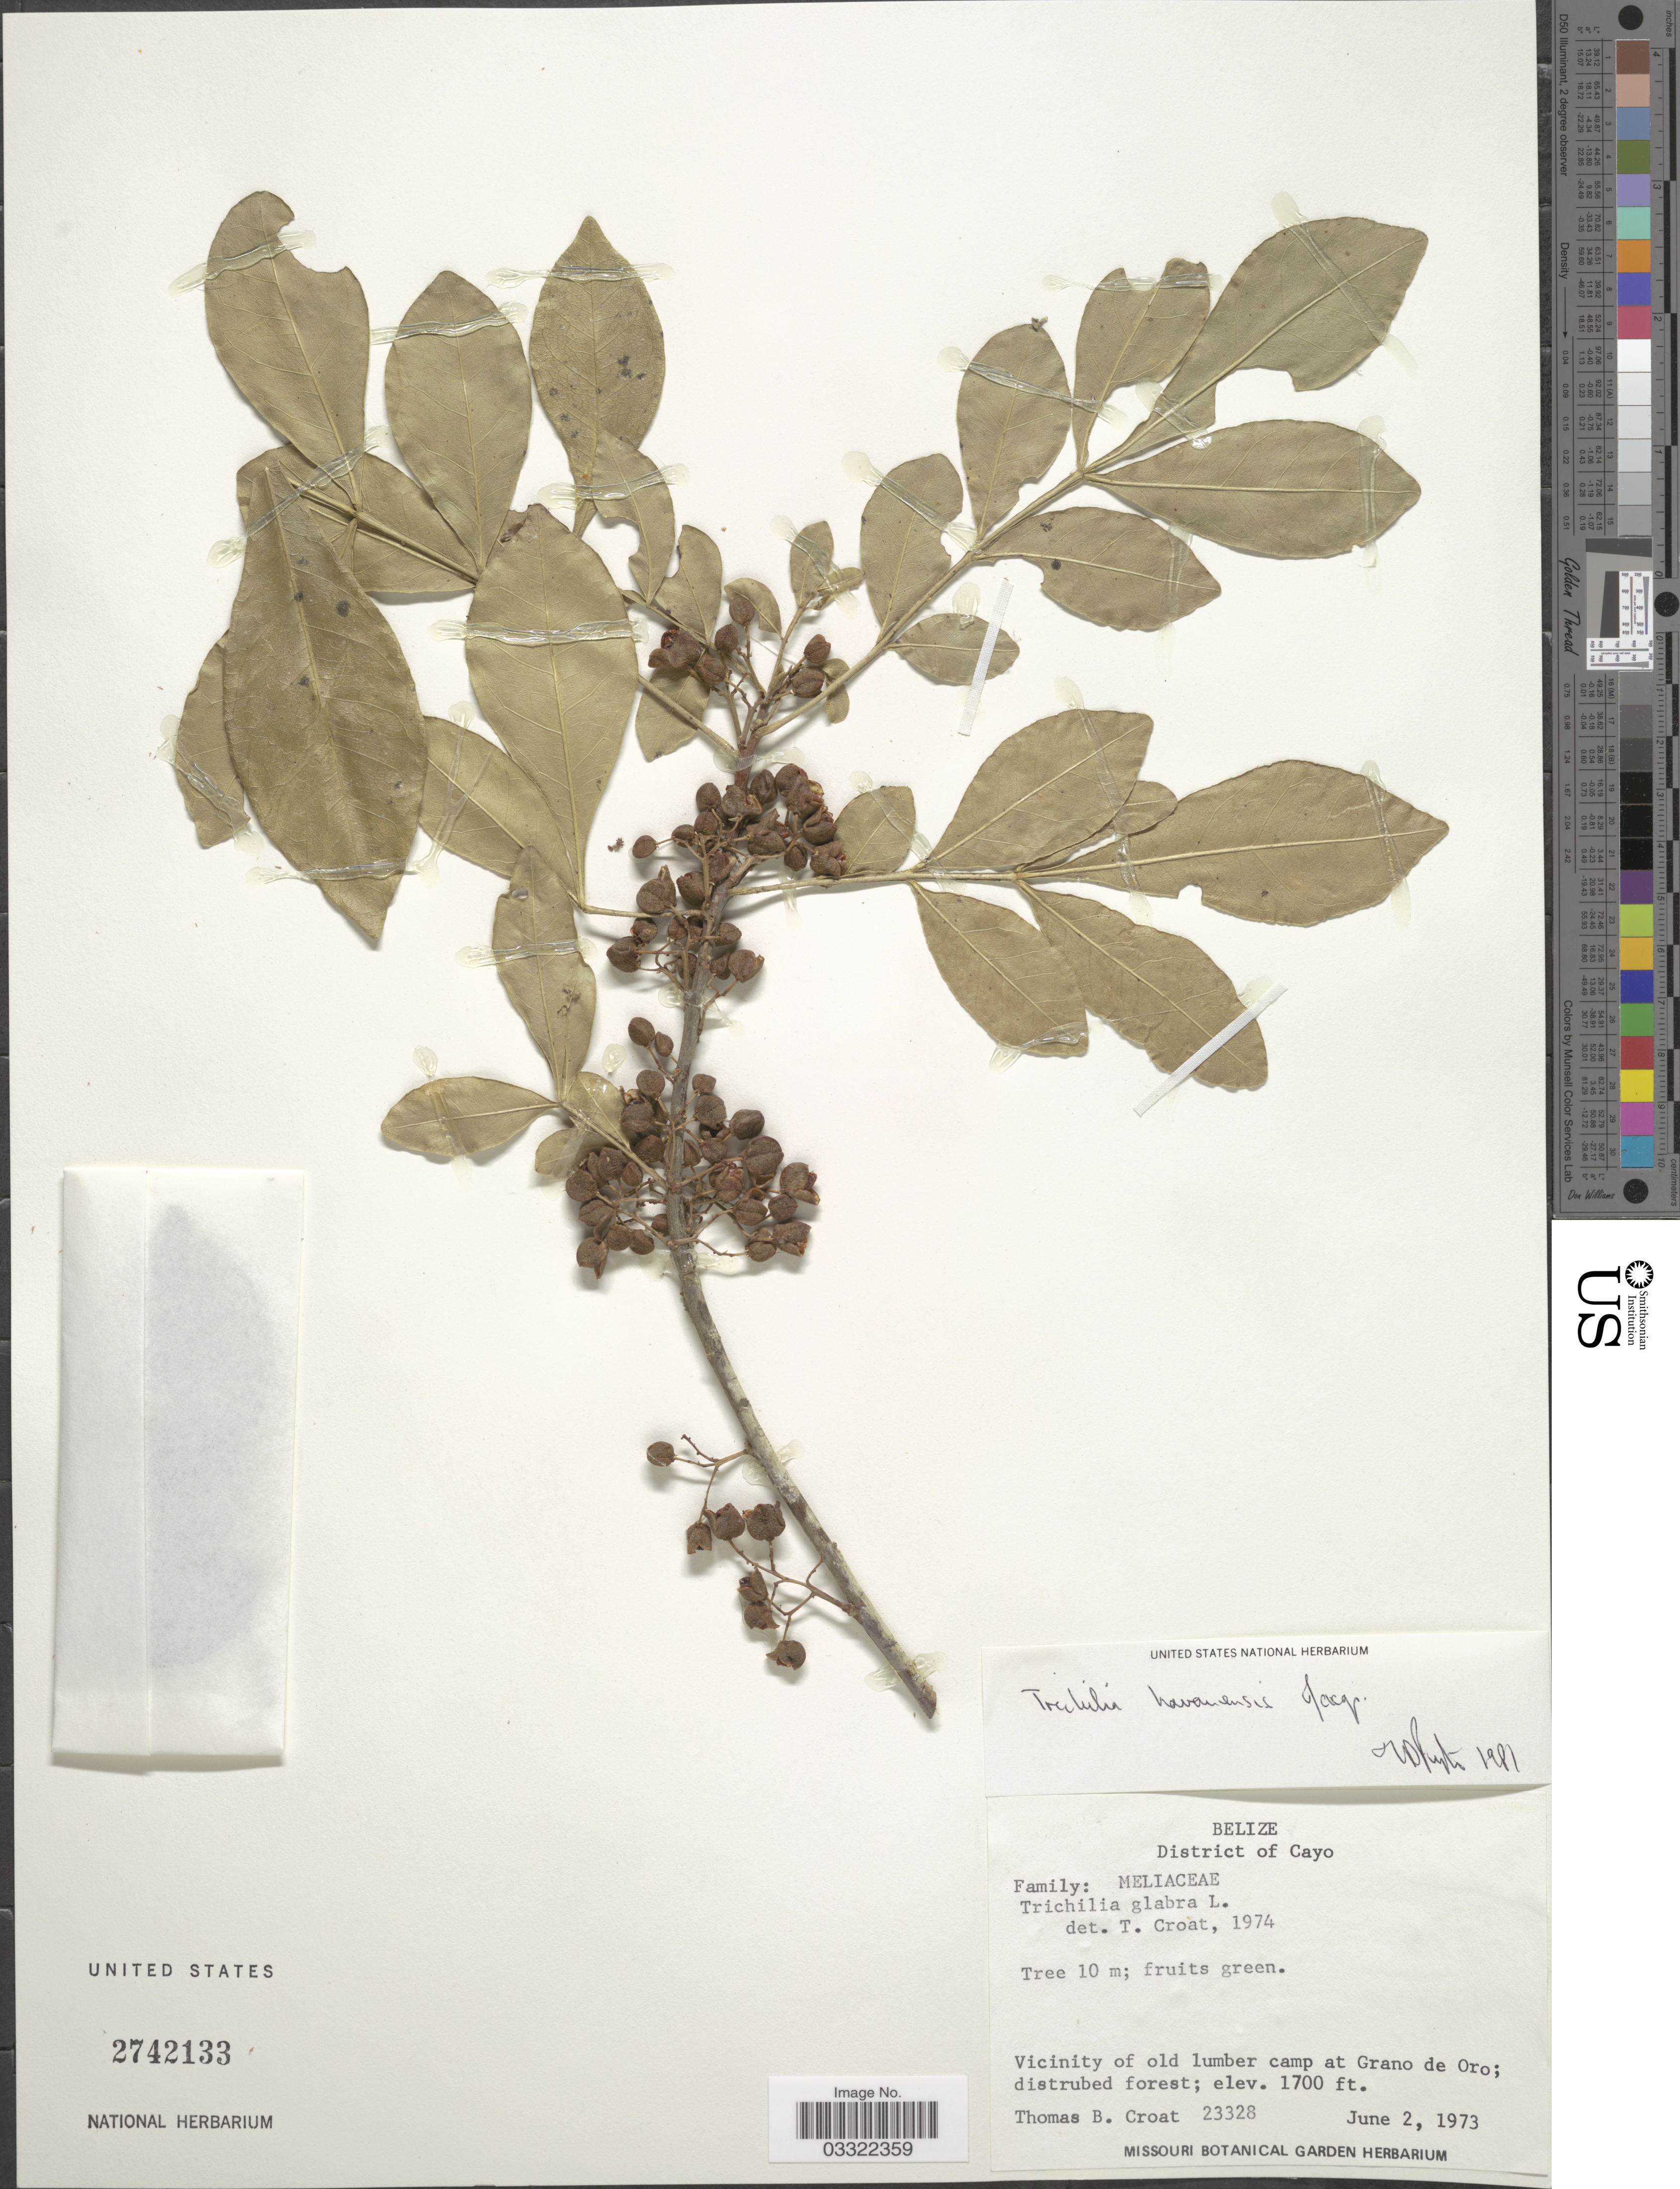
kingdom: Plantae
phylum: Tracheophyta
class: Magnoliopsida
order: Sapindales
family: Meliaceae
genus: Trichilia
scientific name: Trichilia havanensis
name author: Jacq.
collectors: T. B. Croat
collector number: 23328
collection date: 1973-06-02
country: Belize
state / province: Cayo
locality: District of Cayo. Vicinity of old lumber camp at Grano de Oro.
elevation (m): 518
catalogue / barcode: US 2742133